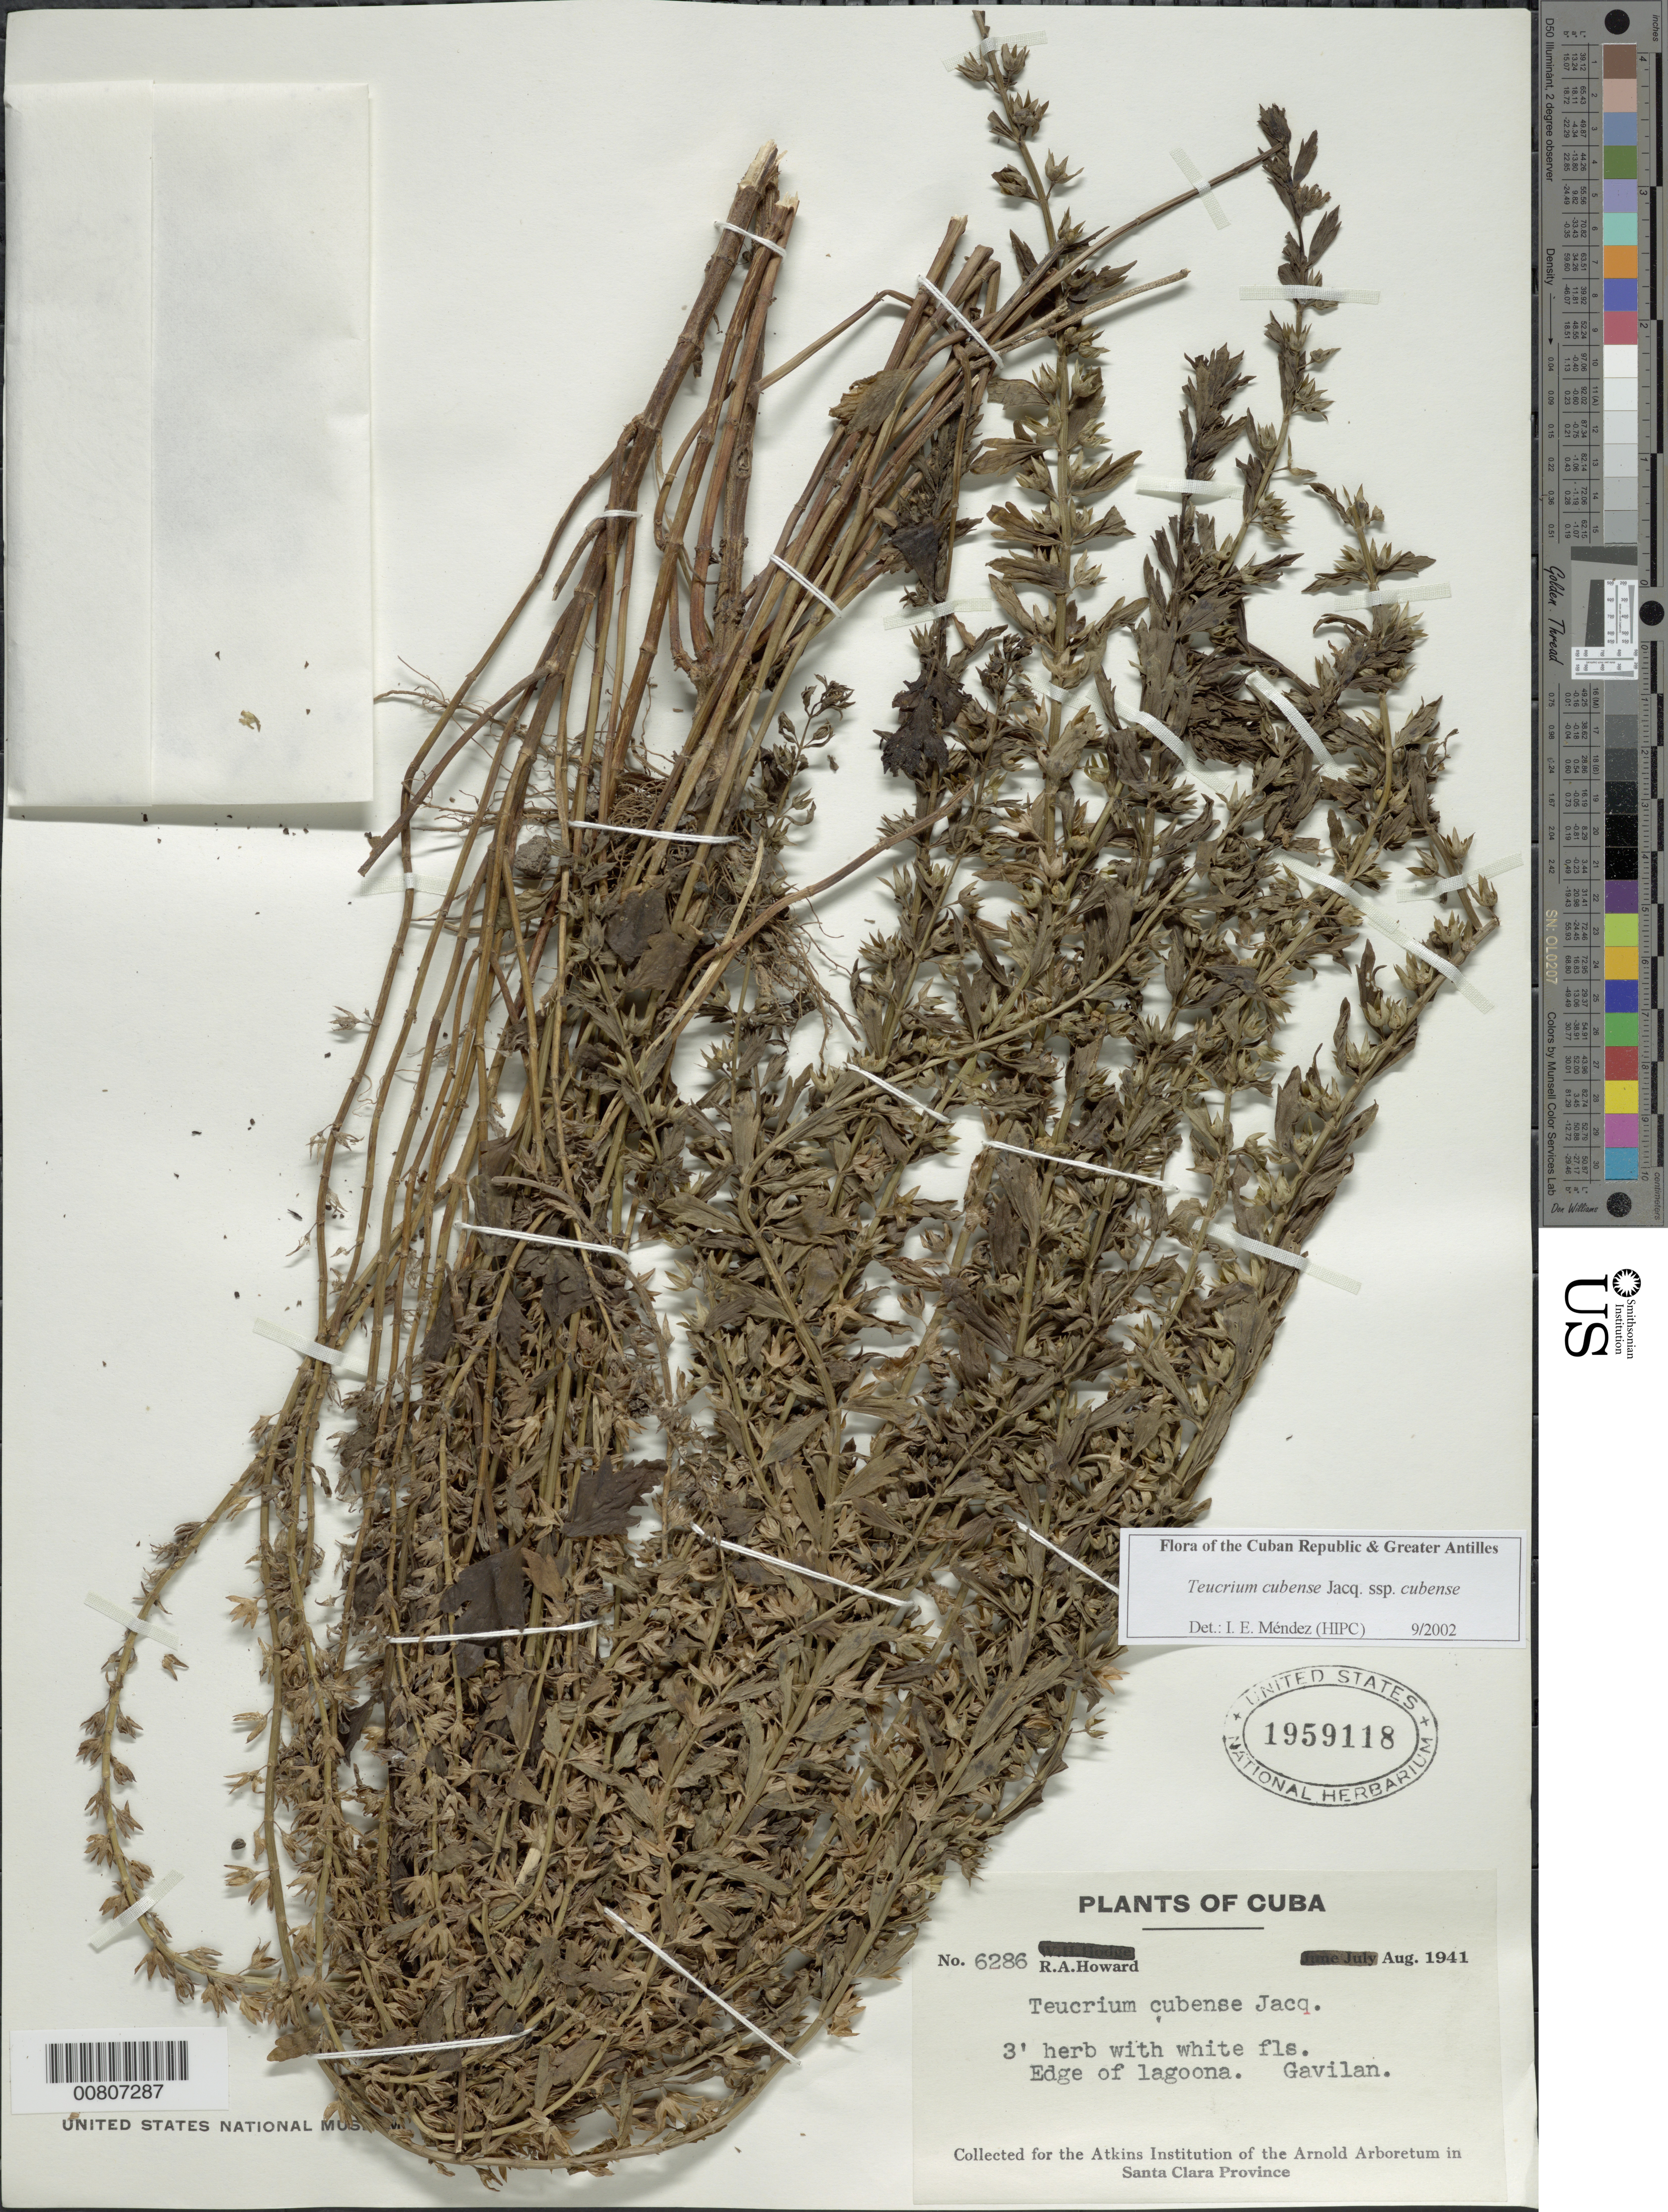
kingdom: Plantae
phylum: Tracheophyta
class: Magnoliopsida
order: Lamiales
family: Lamiaceae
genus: Teucrium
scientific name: Teucrium cubense subsp. cubense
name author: Jacq.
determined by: Méndez, Isidro E., (HIPC)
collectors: R. A. Howard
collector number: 6286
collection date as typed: Aug 1941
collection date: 1941-08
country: Cuba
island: Cuba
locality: Gavilan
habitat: Edge of lagoon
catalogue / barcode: US 1959118